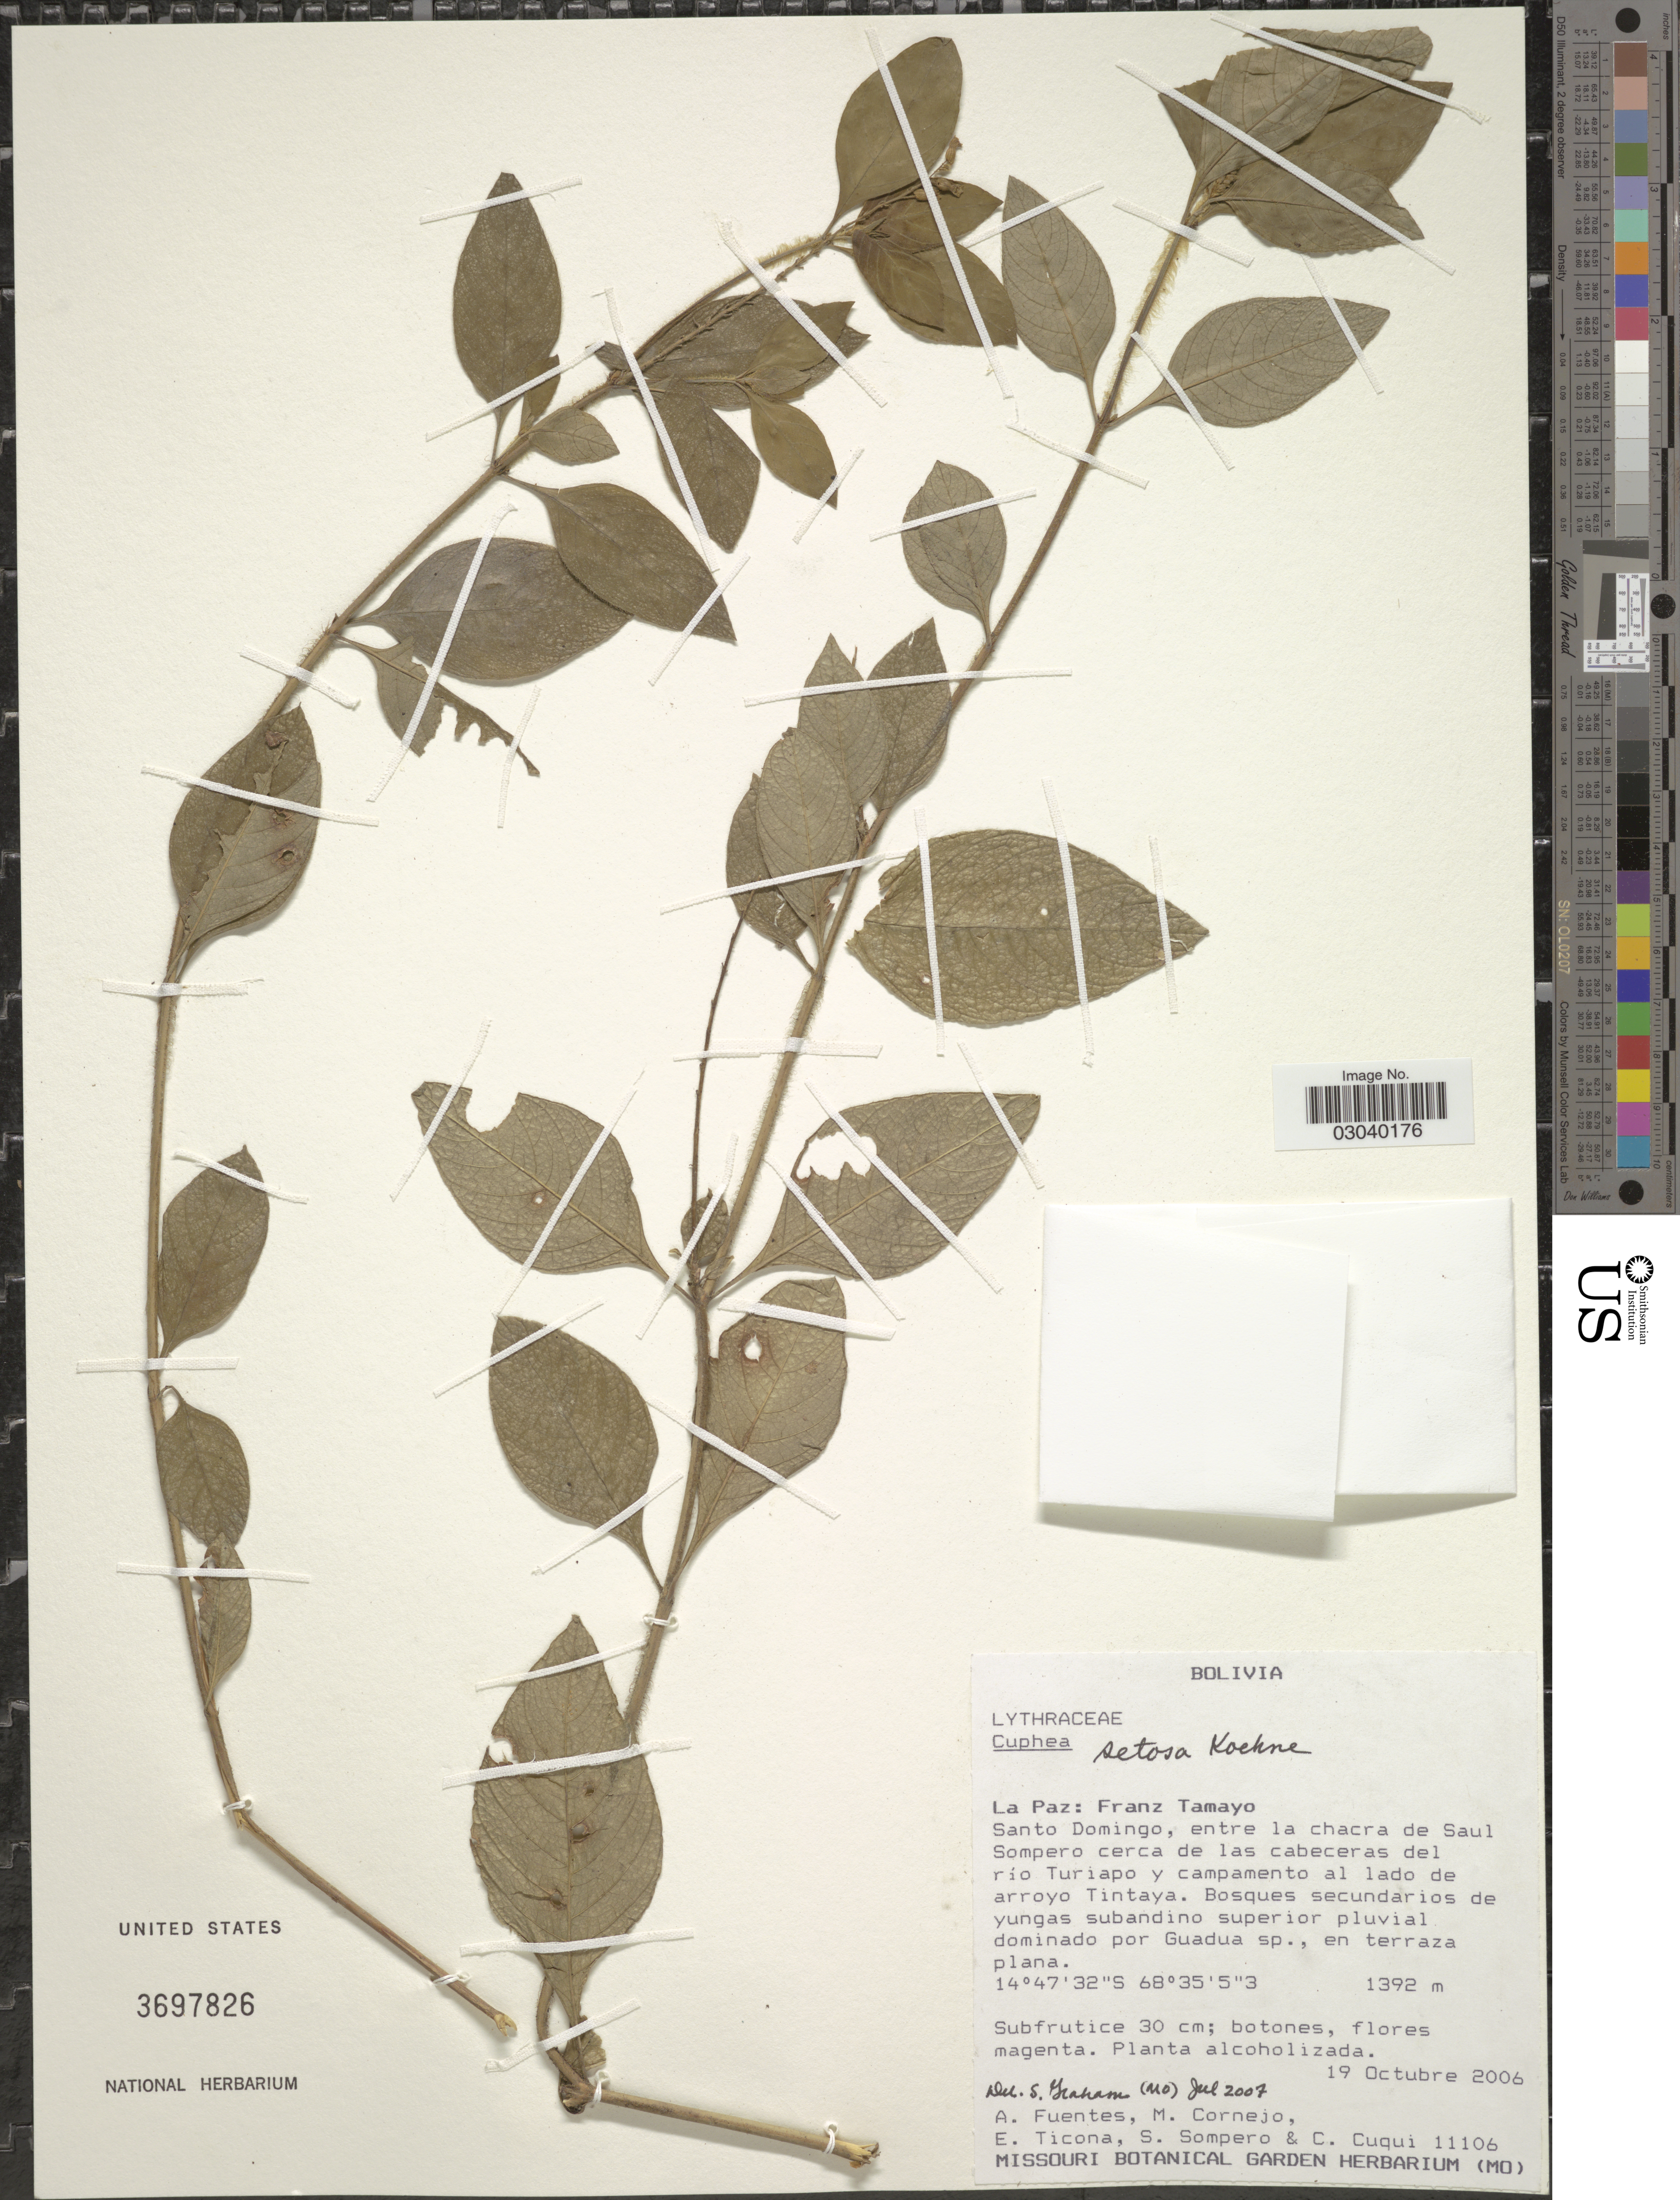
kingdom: Plantae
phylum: Tracheophyta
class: Magnoliopsida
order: Myrtales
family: Lythraceae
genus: Cuphea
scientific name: Cuphea setosa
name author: Koehne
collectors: A. Fuentes, M. Cornejo, E. Ticona, S. Sompero & C. Cuqui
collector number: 11106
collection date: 2006-10-19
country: Bolivia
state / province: La Paz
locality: Franz Tamayo, Santo Domingo entre la chacra de Saul Sompre cerca de las cabeceras del río Turiapo y campamento al lado de arroyo Tintaya.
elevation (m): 1392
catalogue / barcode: US 3697826